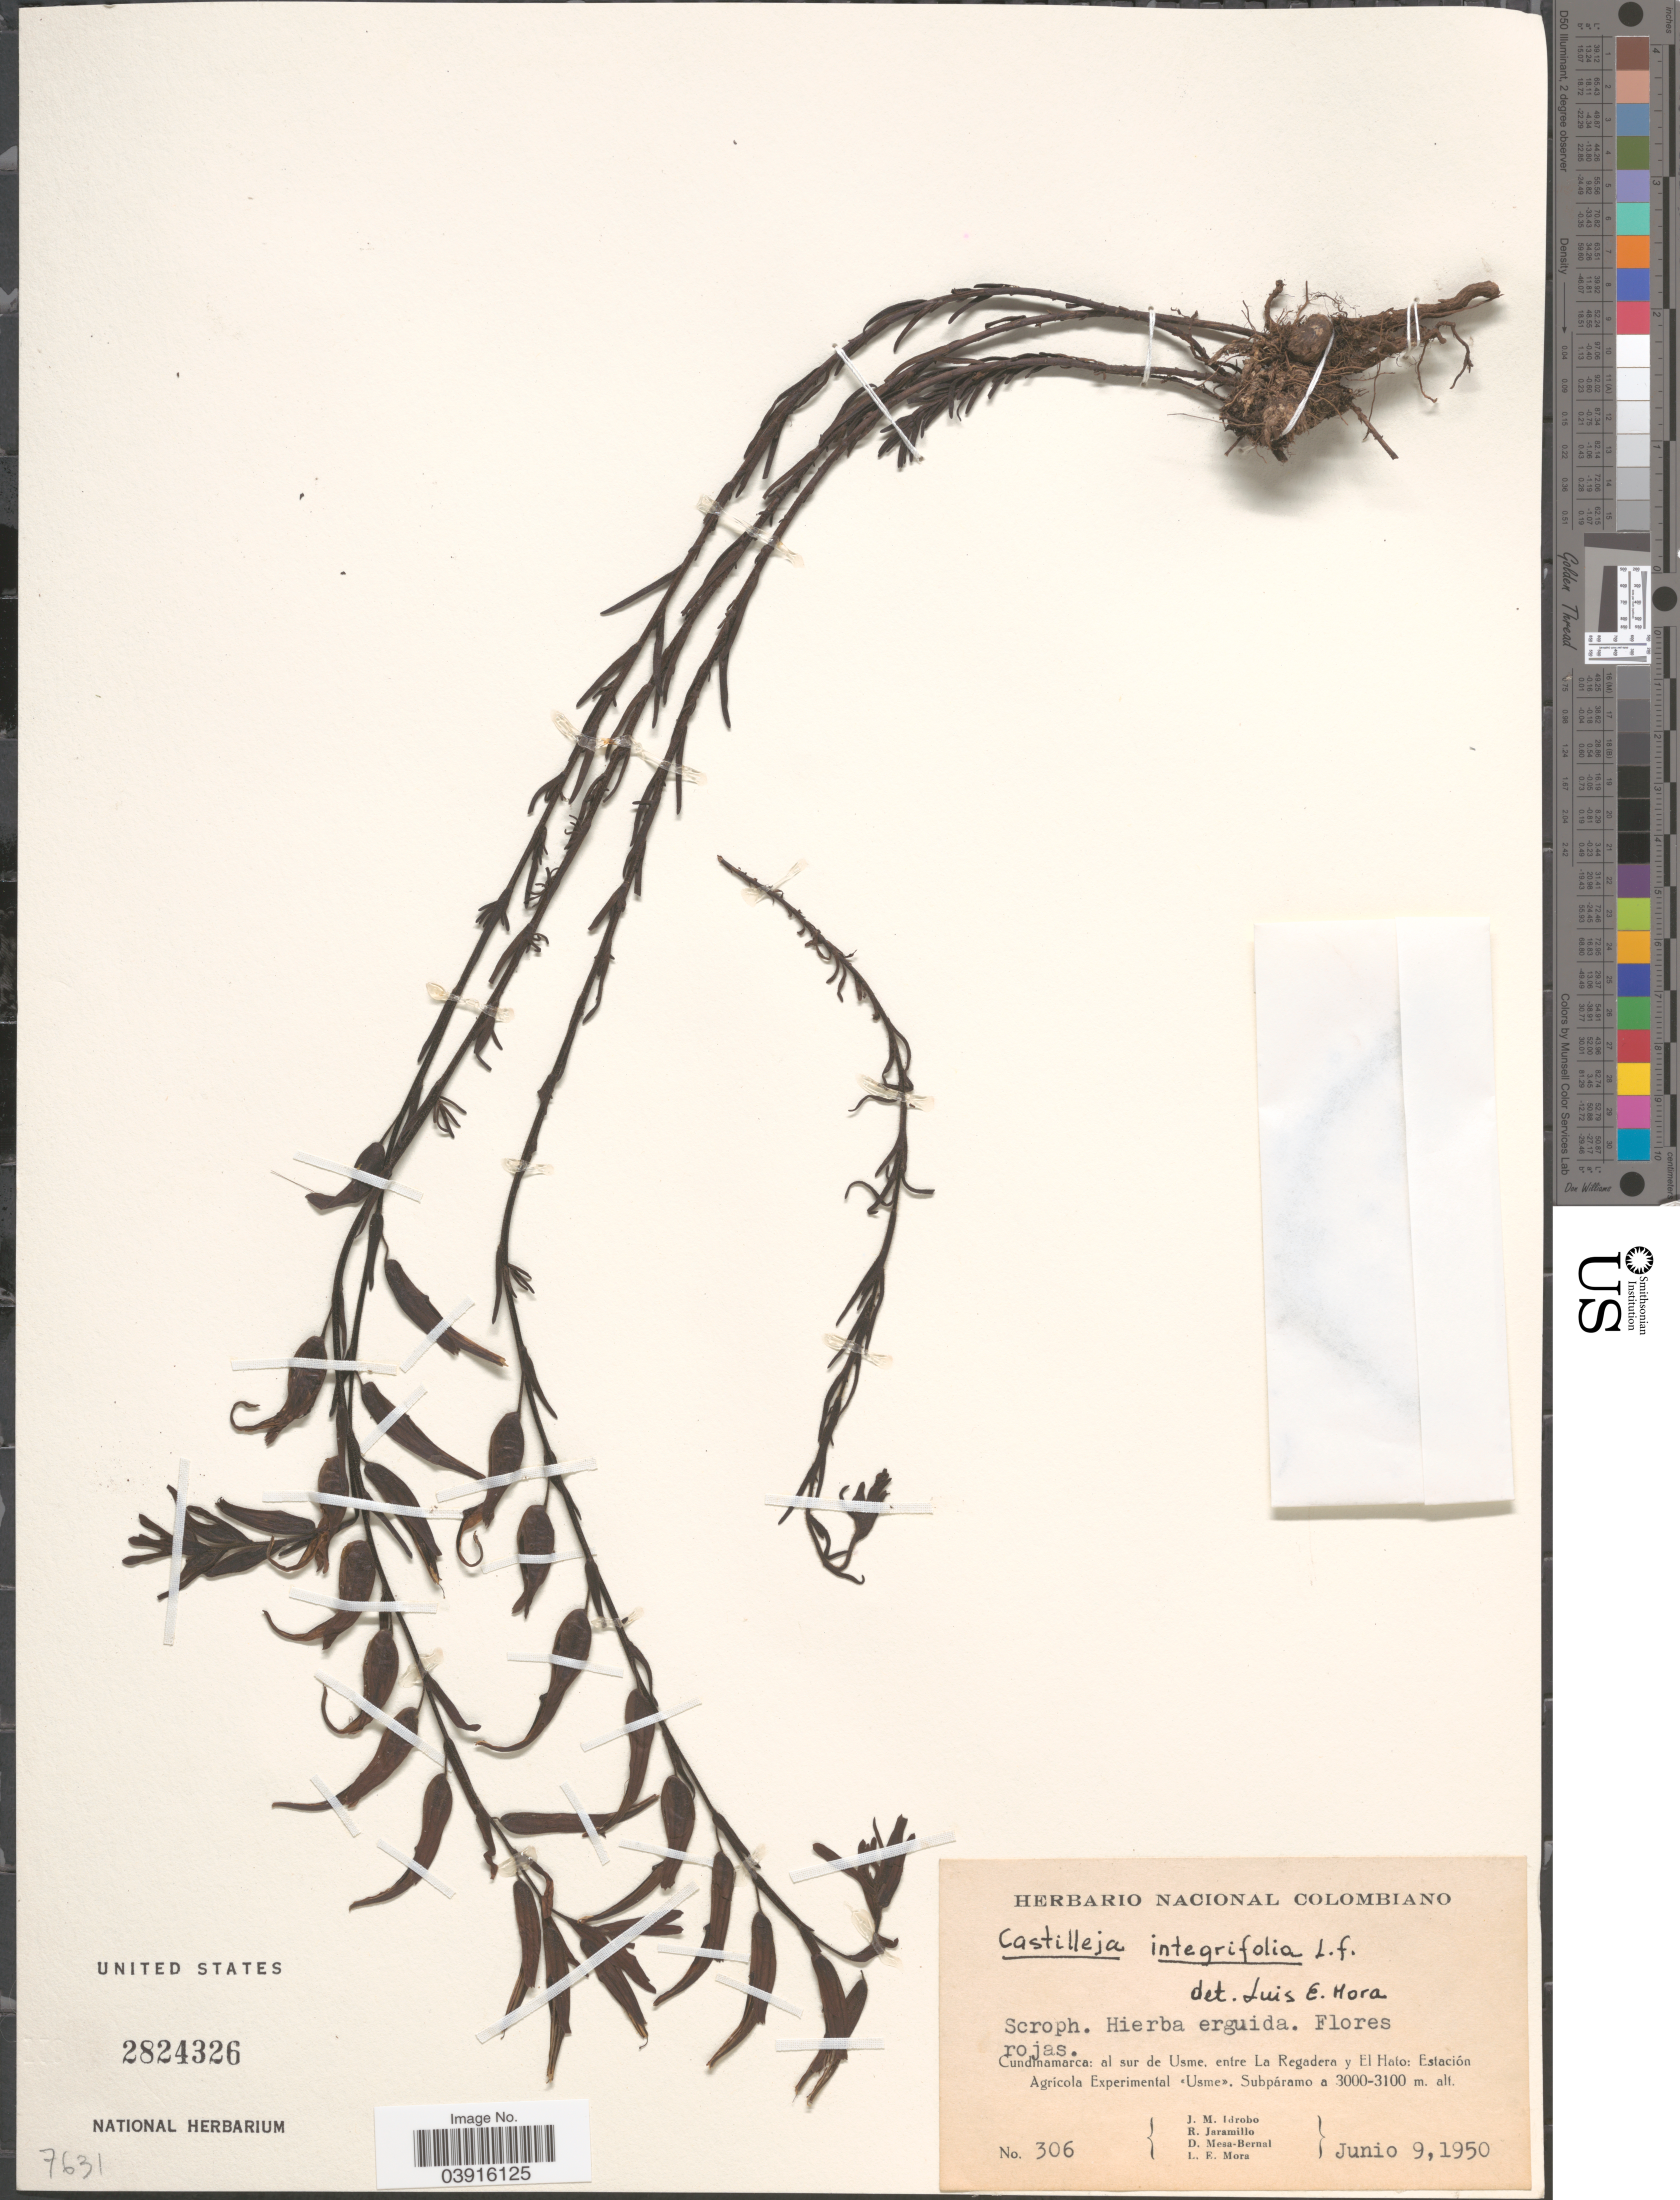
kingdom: Plantae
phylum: Tracheophyta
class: Magnoliopsida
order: Lamiales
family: Orobanchaceae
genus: Castilleja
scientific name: Castilleja fissifolia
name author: L. f.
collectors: J. M. Idrobo, R. Jaramillo, D. Mesa-Bernal & L. Mora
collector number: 306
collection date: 1950-06-09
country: Colombia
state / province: Cundinamarca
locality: Al sur de Usme, entre La Regadera y El Hato: Estación Agricola Experimental <Usme>, Subpáramo.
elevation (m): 3000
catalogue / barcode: US 2824326